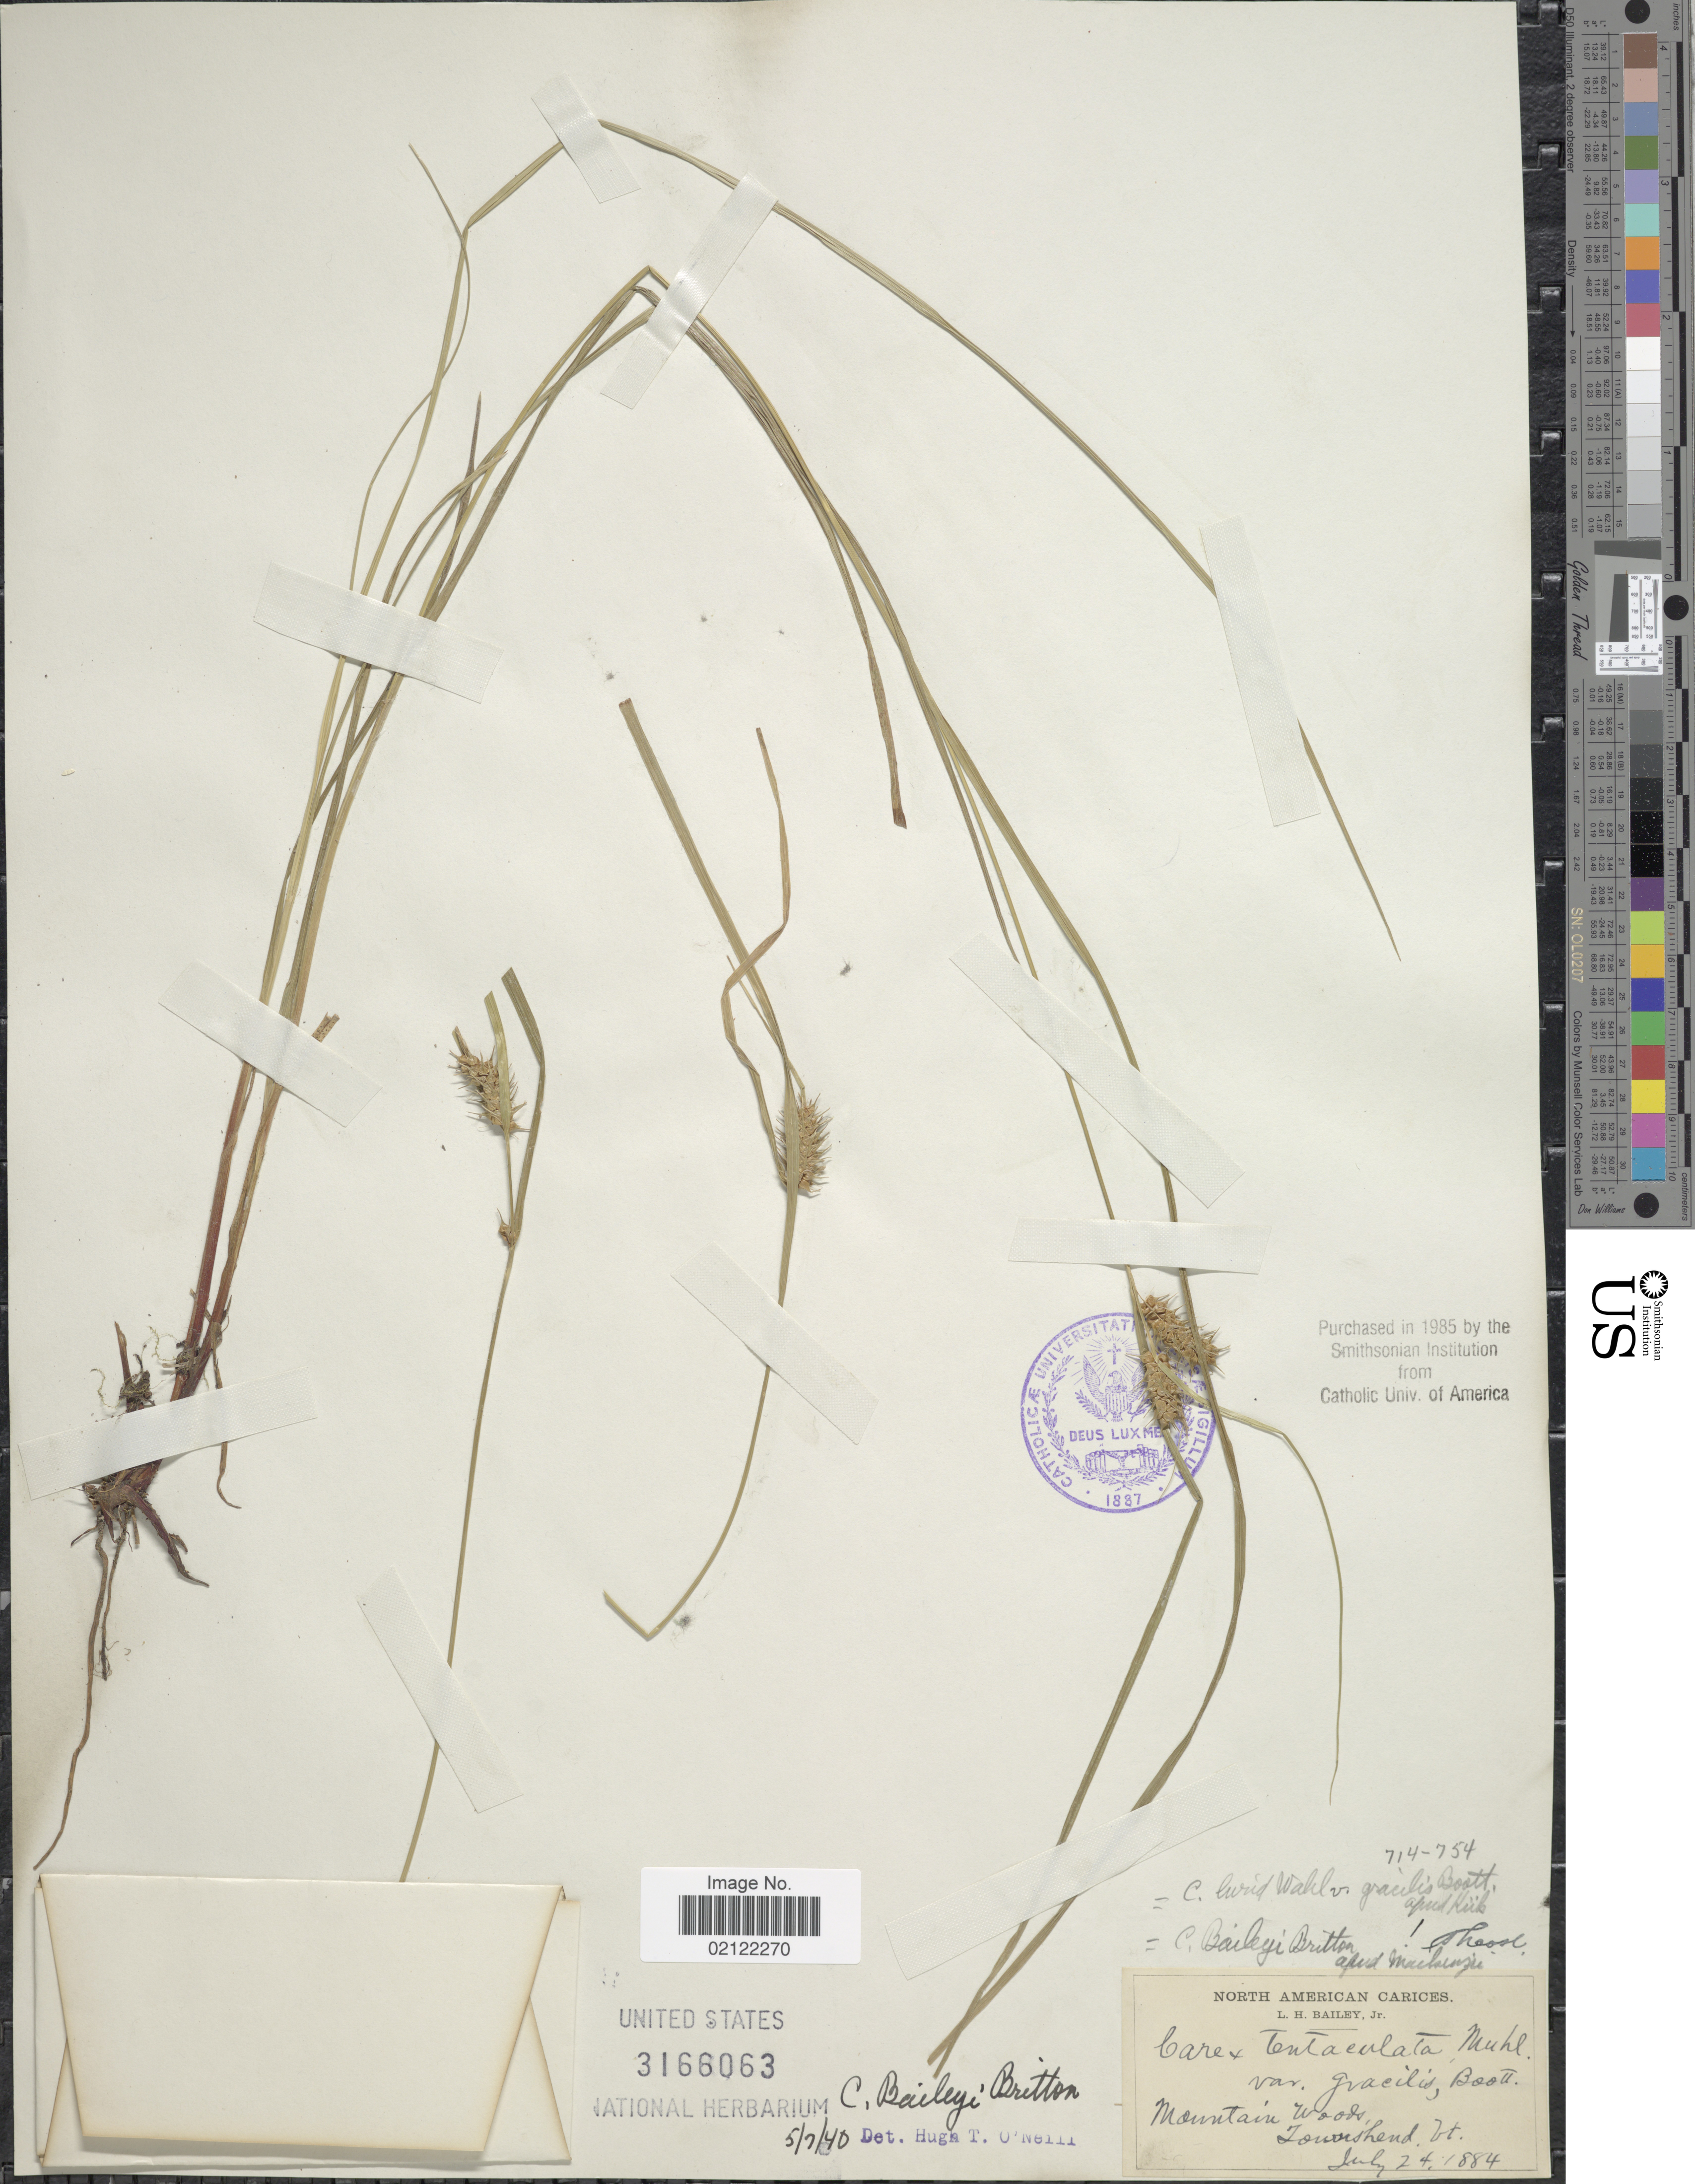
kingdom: Plantae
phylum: Tracheophyta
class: Liliopsida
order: Poales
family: Cyperaceae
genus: Carex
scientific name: Carex lurida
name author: Wahlenb.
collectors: L. H. Bailey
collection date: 1884-07-24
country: United States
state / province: Vermont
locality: Mountain Woods, Townsend, Vt.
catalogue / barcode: US 3166063